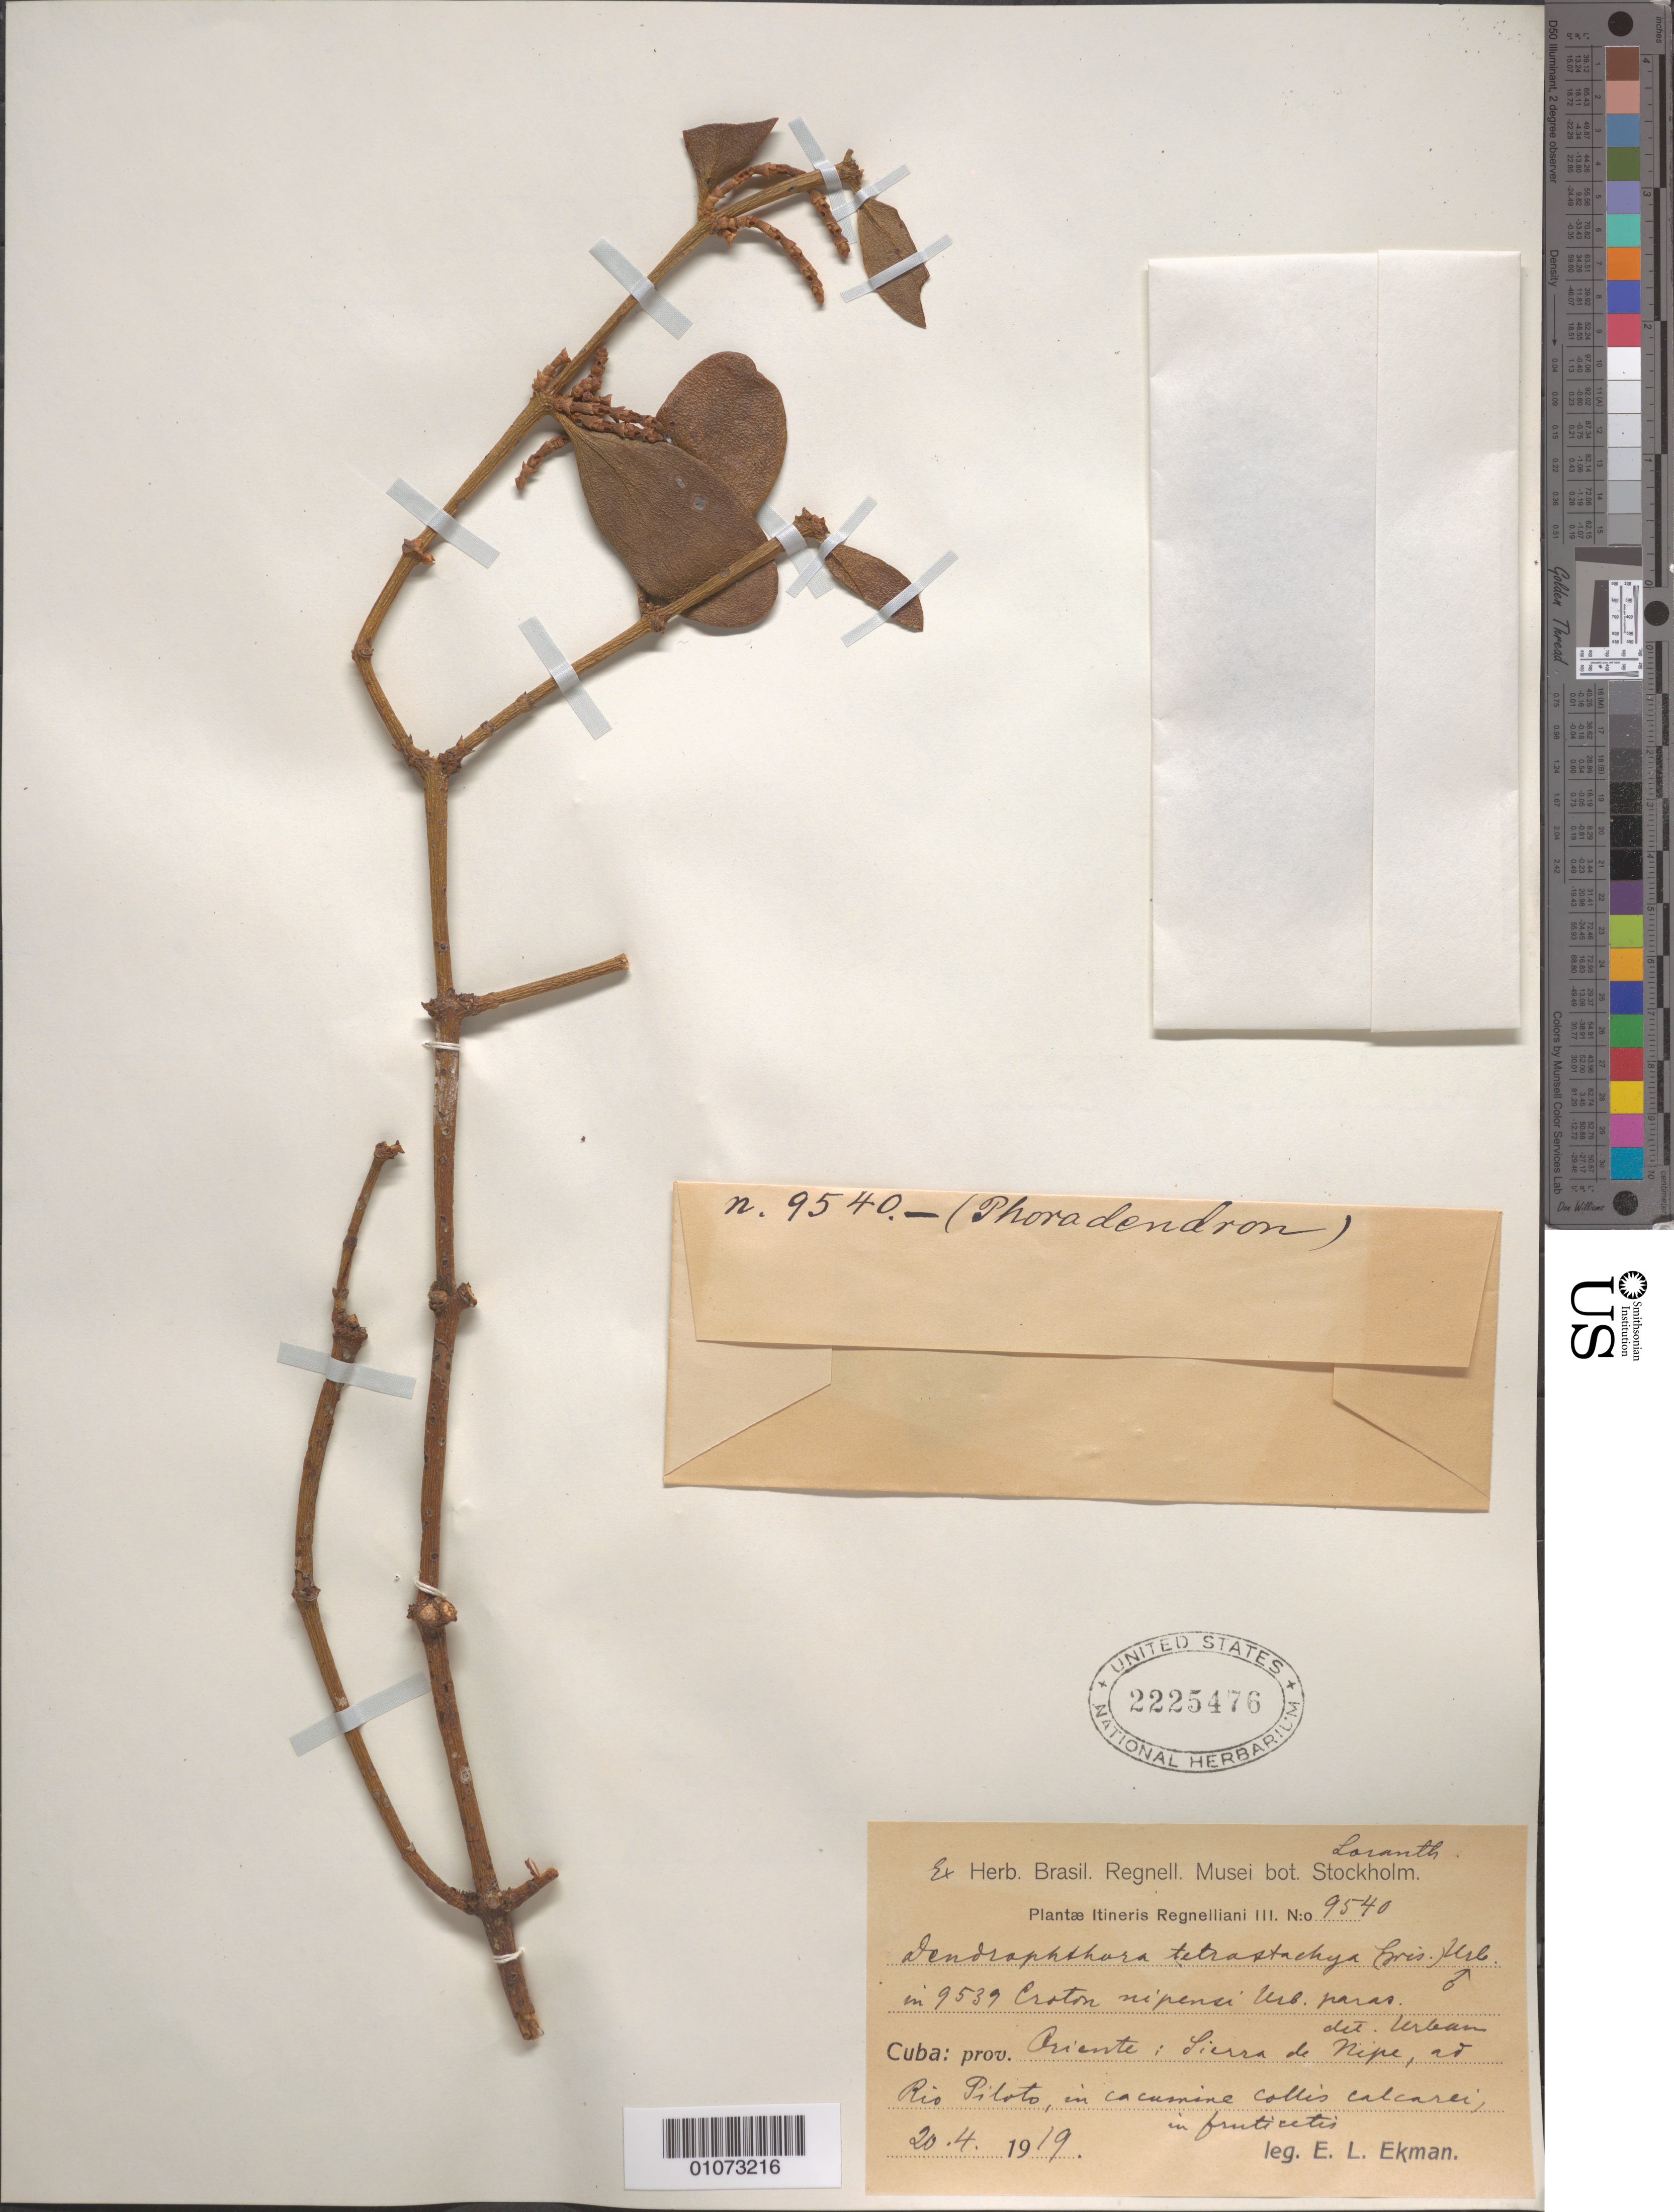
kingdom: Plantae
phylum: Tracheophyta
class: Magnoliopsida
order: Santalales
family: Viscaceae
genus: Dendrophthora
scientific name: Dendrophthora tetrastachya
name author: (C. Wright ex Griseb.) Urb.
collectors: E. L. Ekman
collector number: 9540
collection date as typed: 20 Apr 1919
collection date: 1919-04-20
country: Cuba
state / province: Holguín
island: Cuba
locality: Sierra de Nipe, ad Rio Piloto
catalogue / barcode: US 2225476